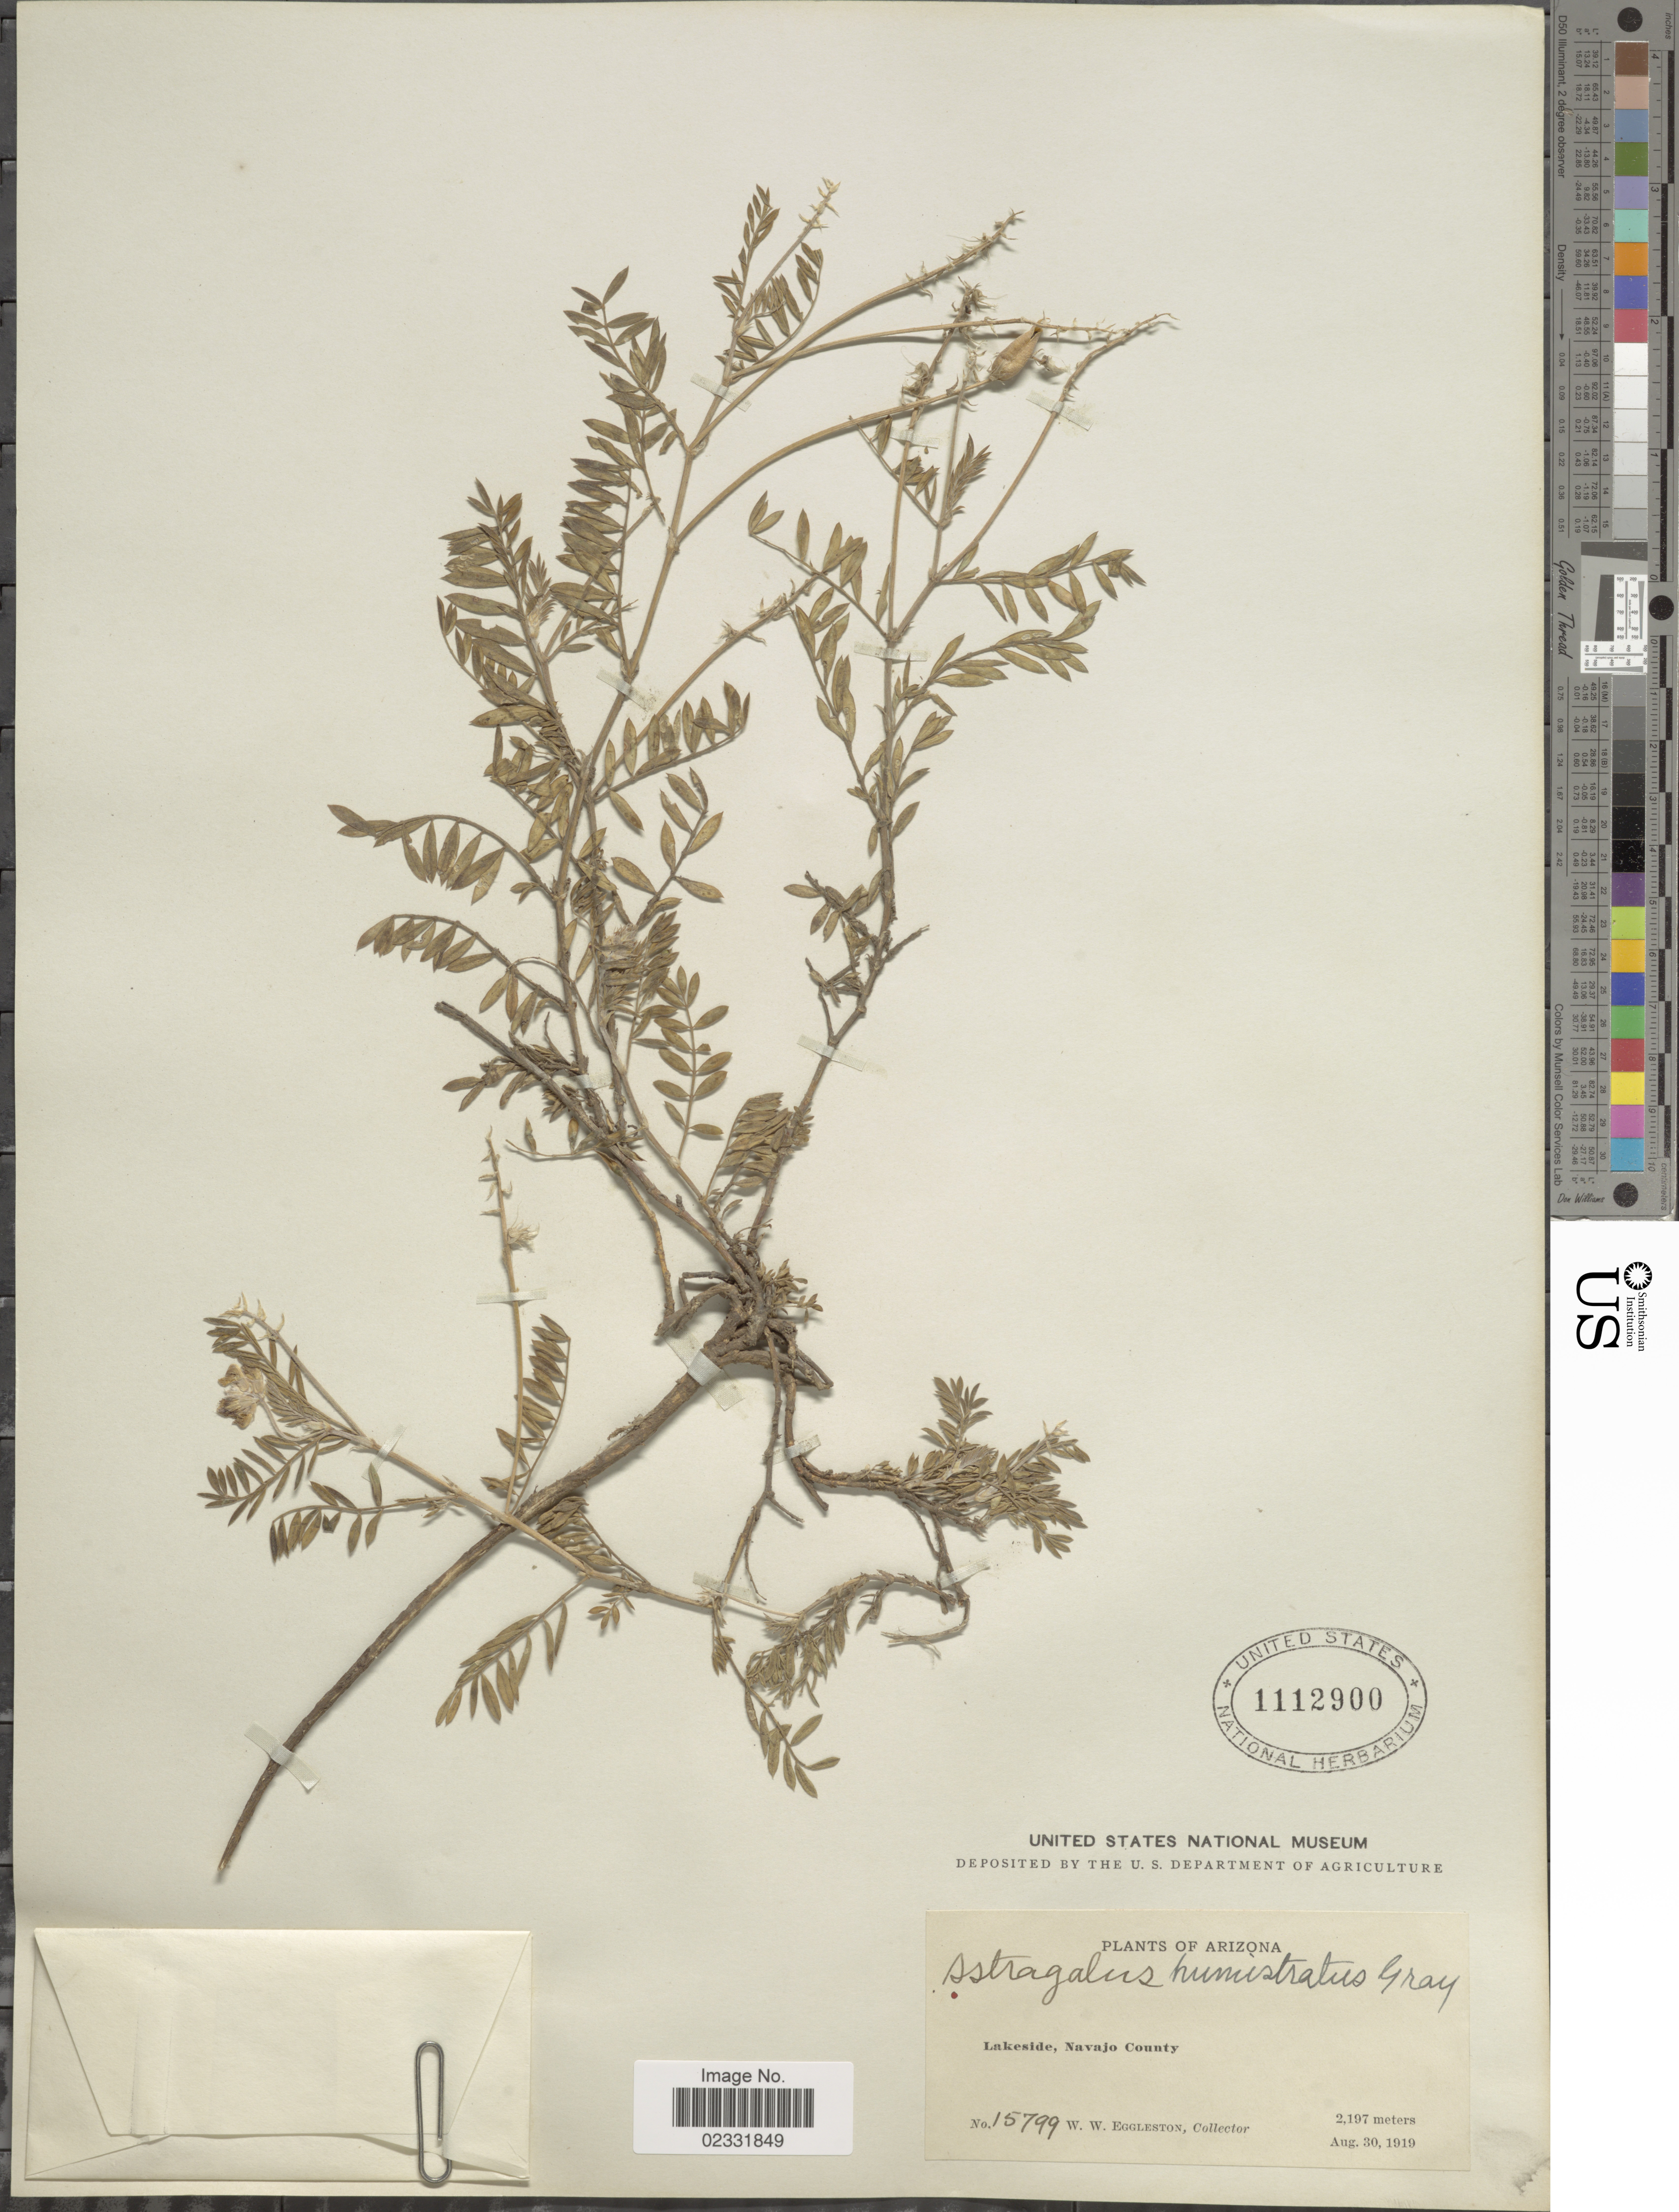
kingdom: Plantae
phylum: Tracheophyta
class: Magnoliopsida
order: Fabales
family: Fabaceae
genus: Astragalus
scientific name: Astragalus humistratus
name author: A. Gray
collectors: W. W. Eggleston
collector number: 15799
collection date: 1919-08-30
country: United States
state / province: Arizona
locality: Lakeside, Navajo County.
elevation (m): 2197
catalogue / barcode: US 1112900